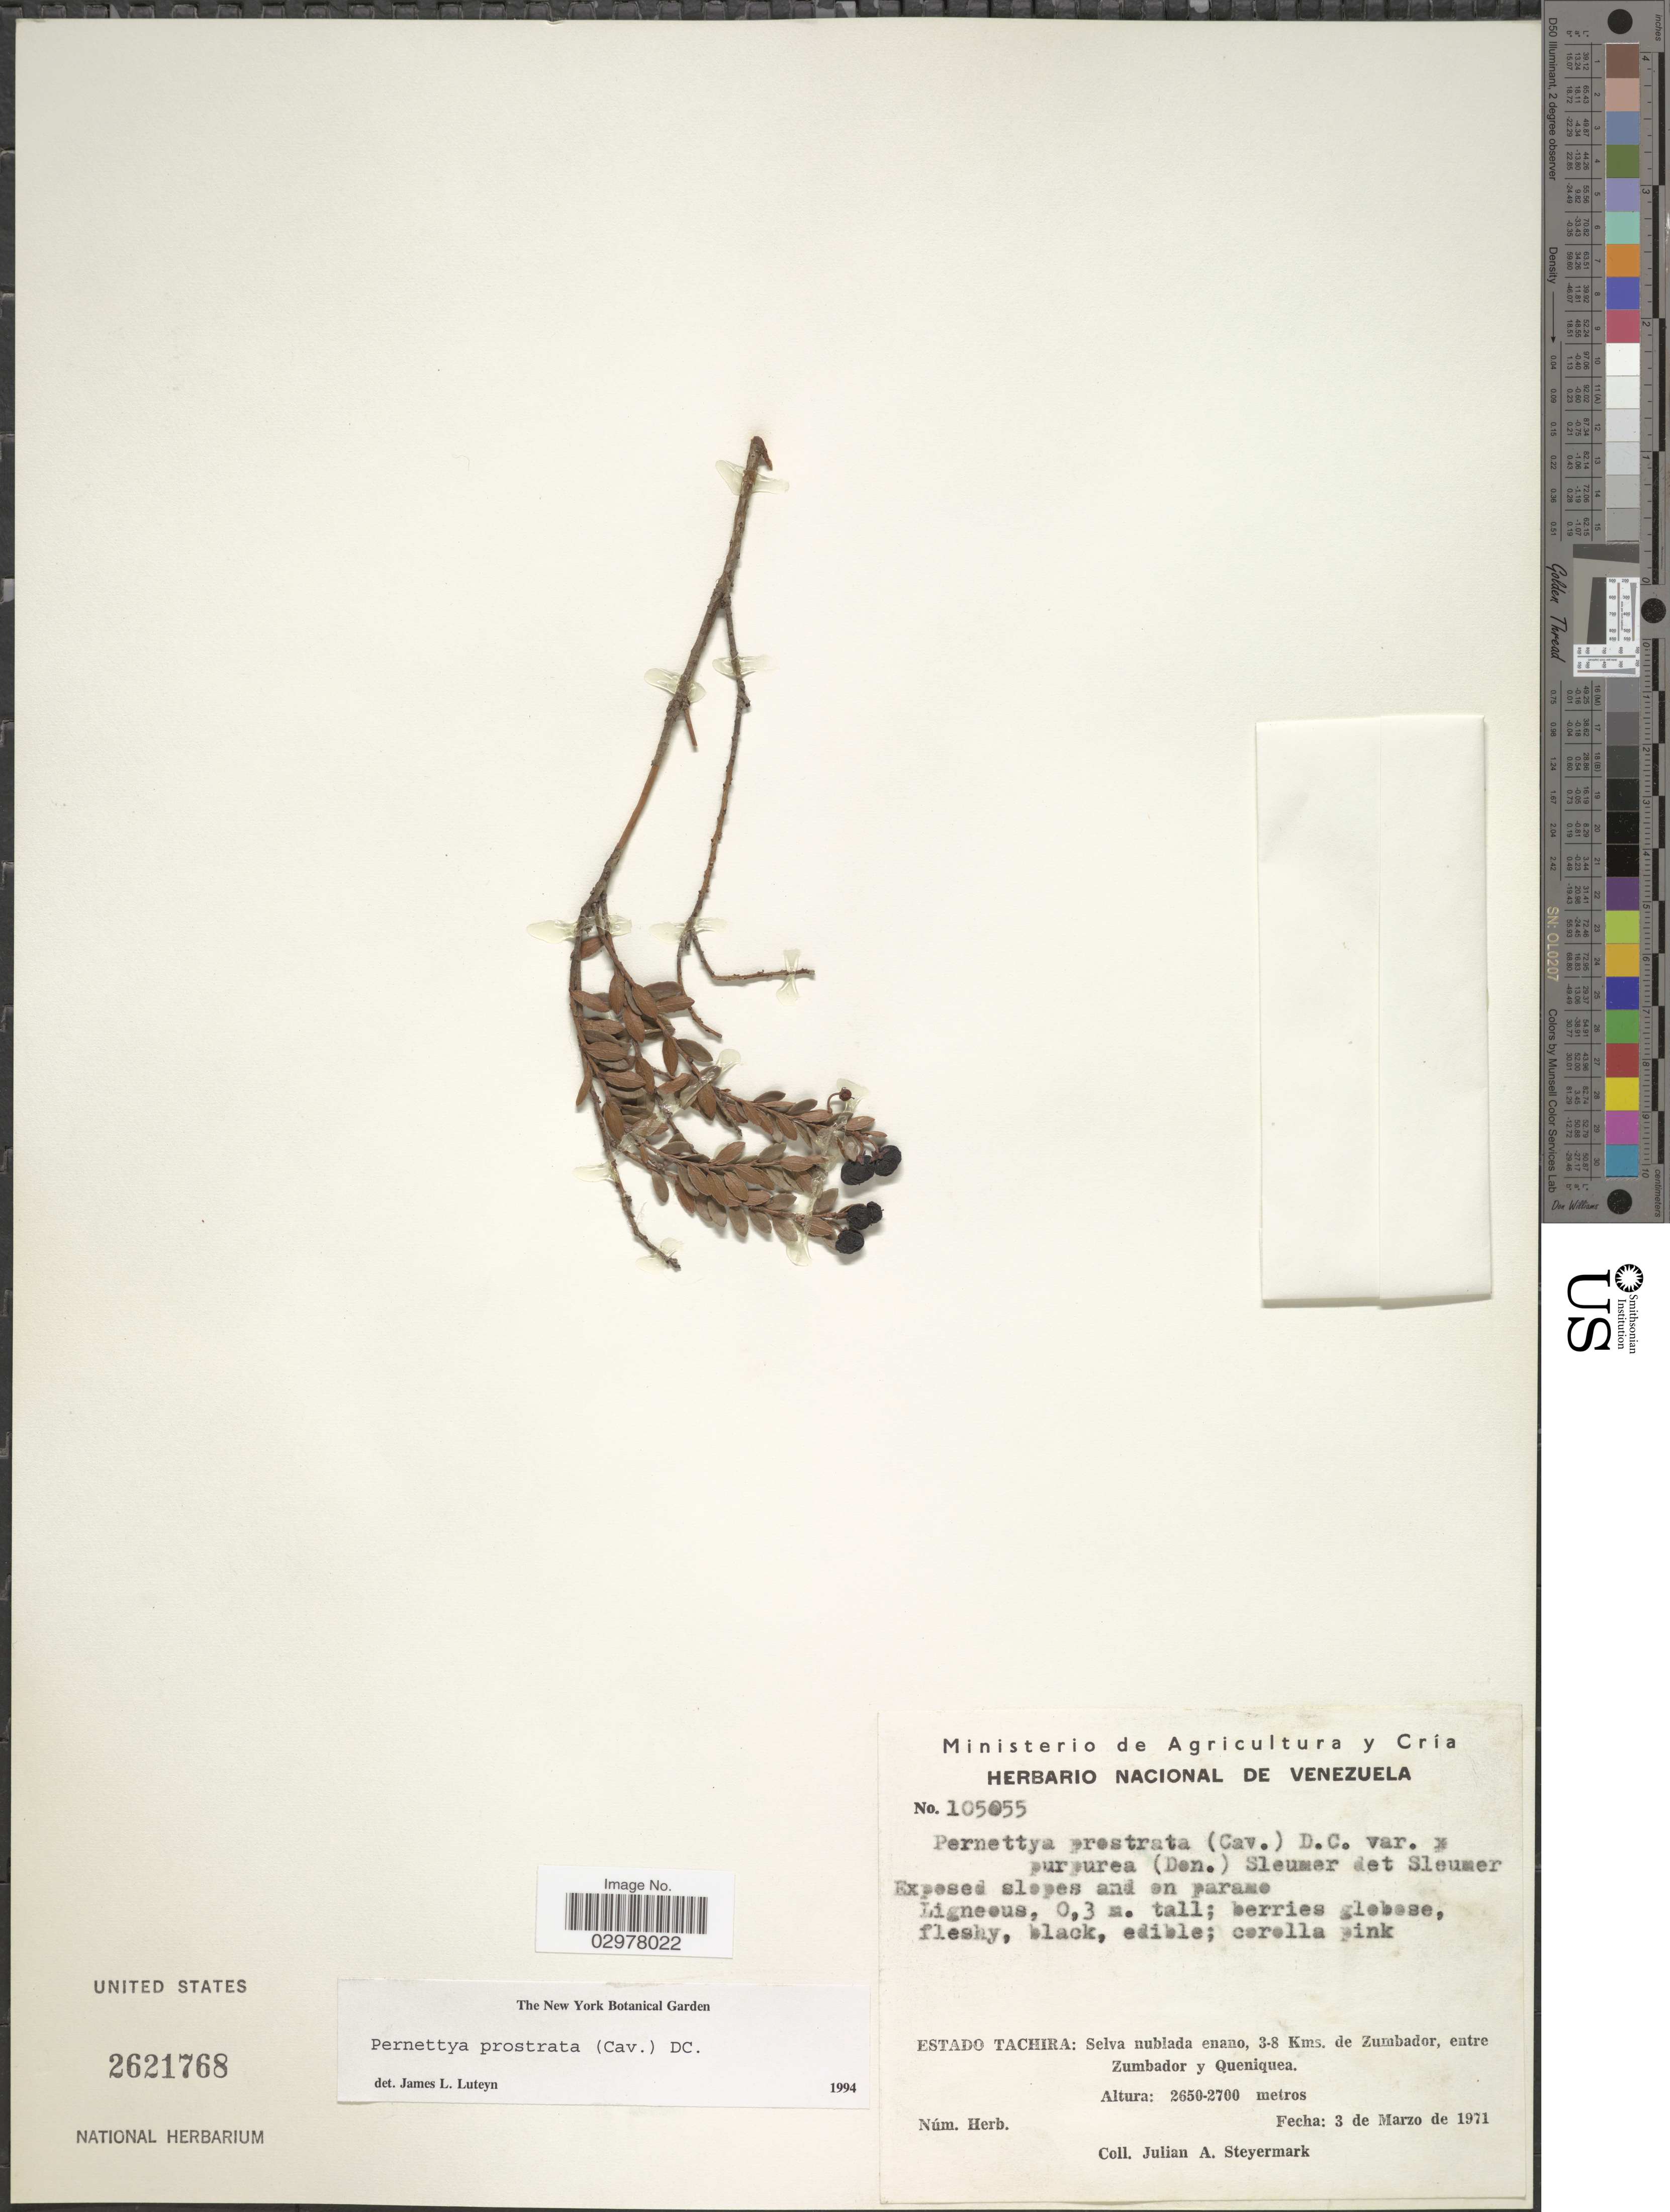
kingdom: Plantae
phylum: Tracheophyta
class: Magnoliopsida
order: Ericales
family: Ericaceae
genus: Pernettya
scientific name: Pernettya prostrata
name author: (Cav.) DC.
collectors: J. Steyermark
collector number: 105055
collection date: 1971-03-03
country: Venezuela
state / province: Tachira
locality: Selva nublada enano, 3-8 Kms. de Zumbador, entre Zumbador y Queniquea.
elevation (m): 2650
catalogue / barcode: US 2621768